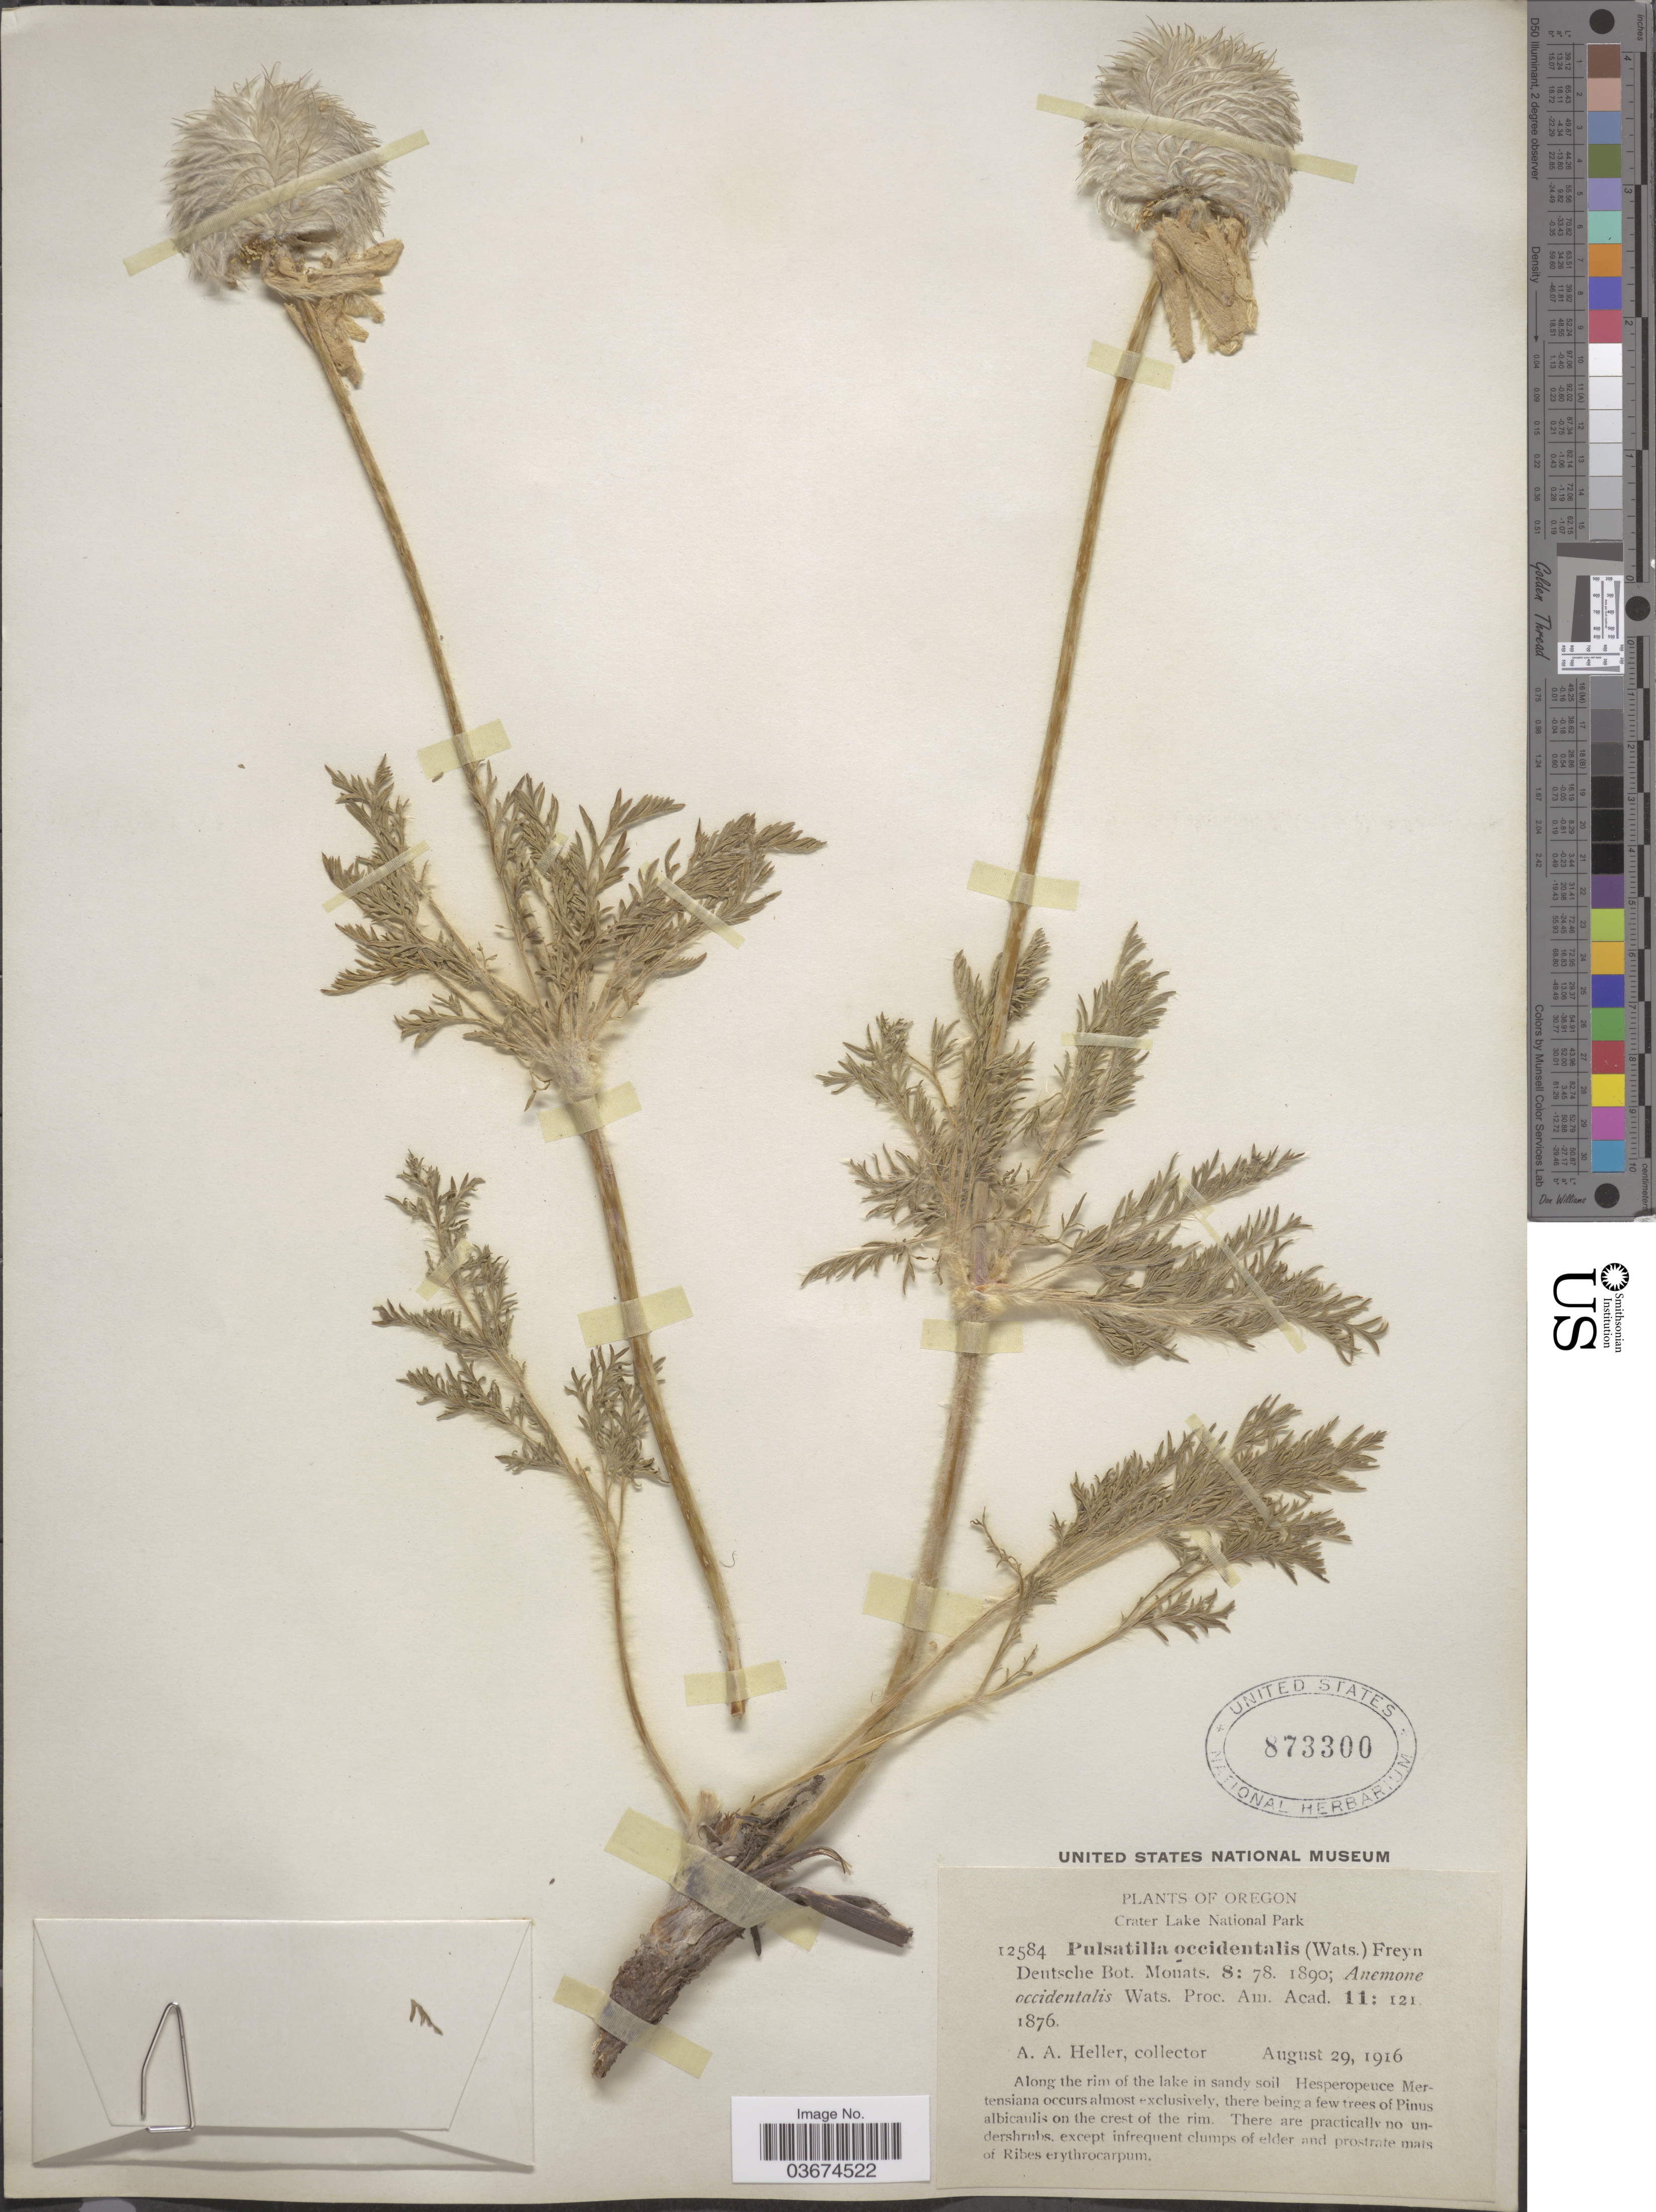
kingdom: Plantae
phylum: Tracheophyta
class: Magnoliopsida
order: Ranunculales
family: Ranunculaceae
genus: Pulsatilla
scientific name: Pulsatilla occidentalis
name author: (S. Watson) Freyn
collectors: A. A. Heller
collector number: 12584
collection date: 1916-08-29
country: United States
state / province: Oregon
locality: Crater Lake National Park. Along the rim of the lake.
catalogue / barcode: US 873300